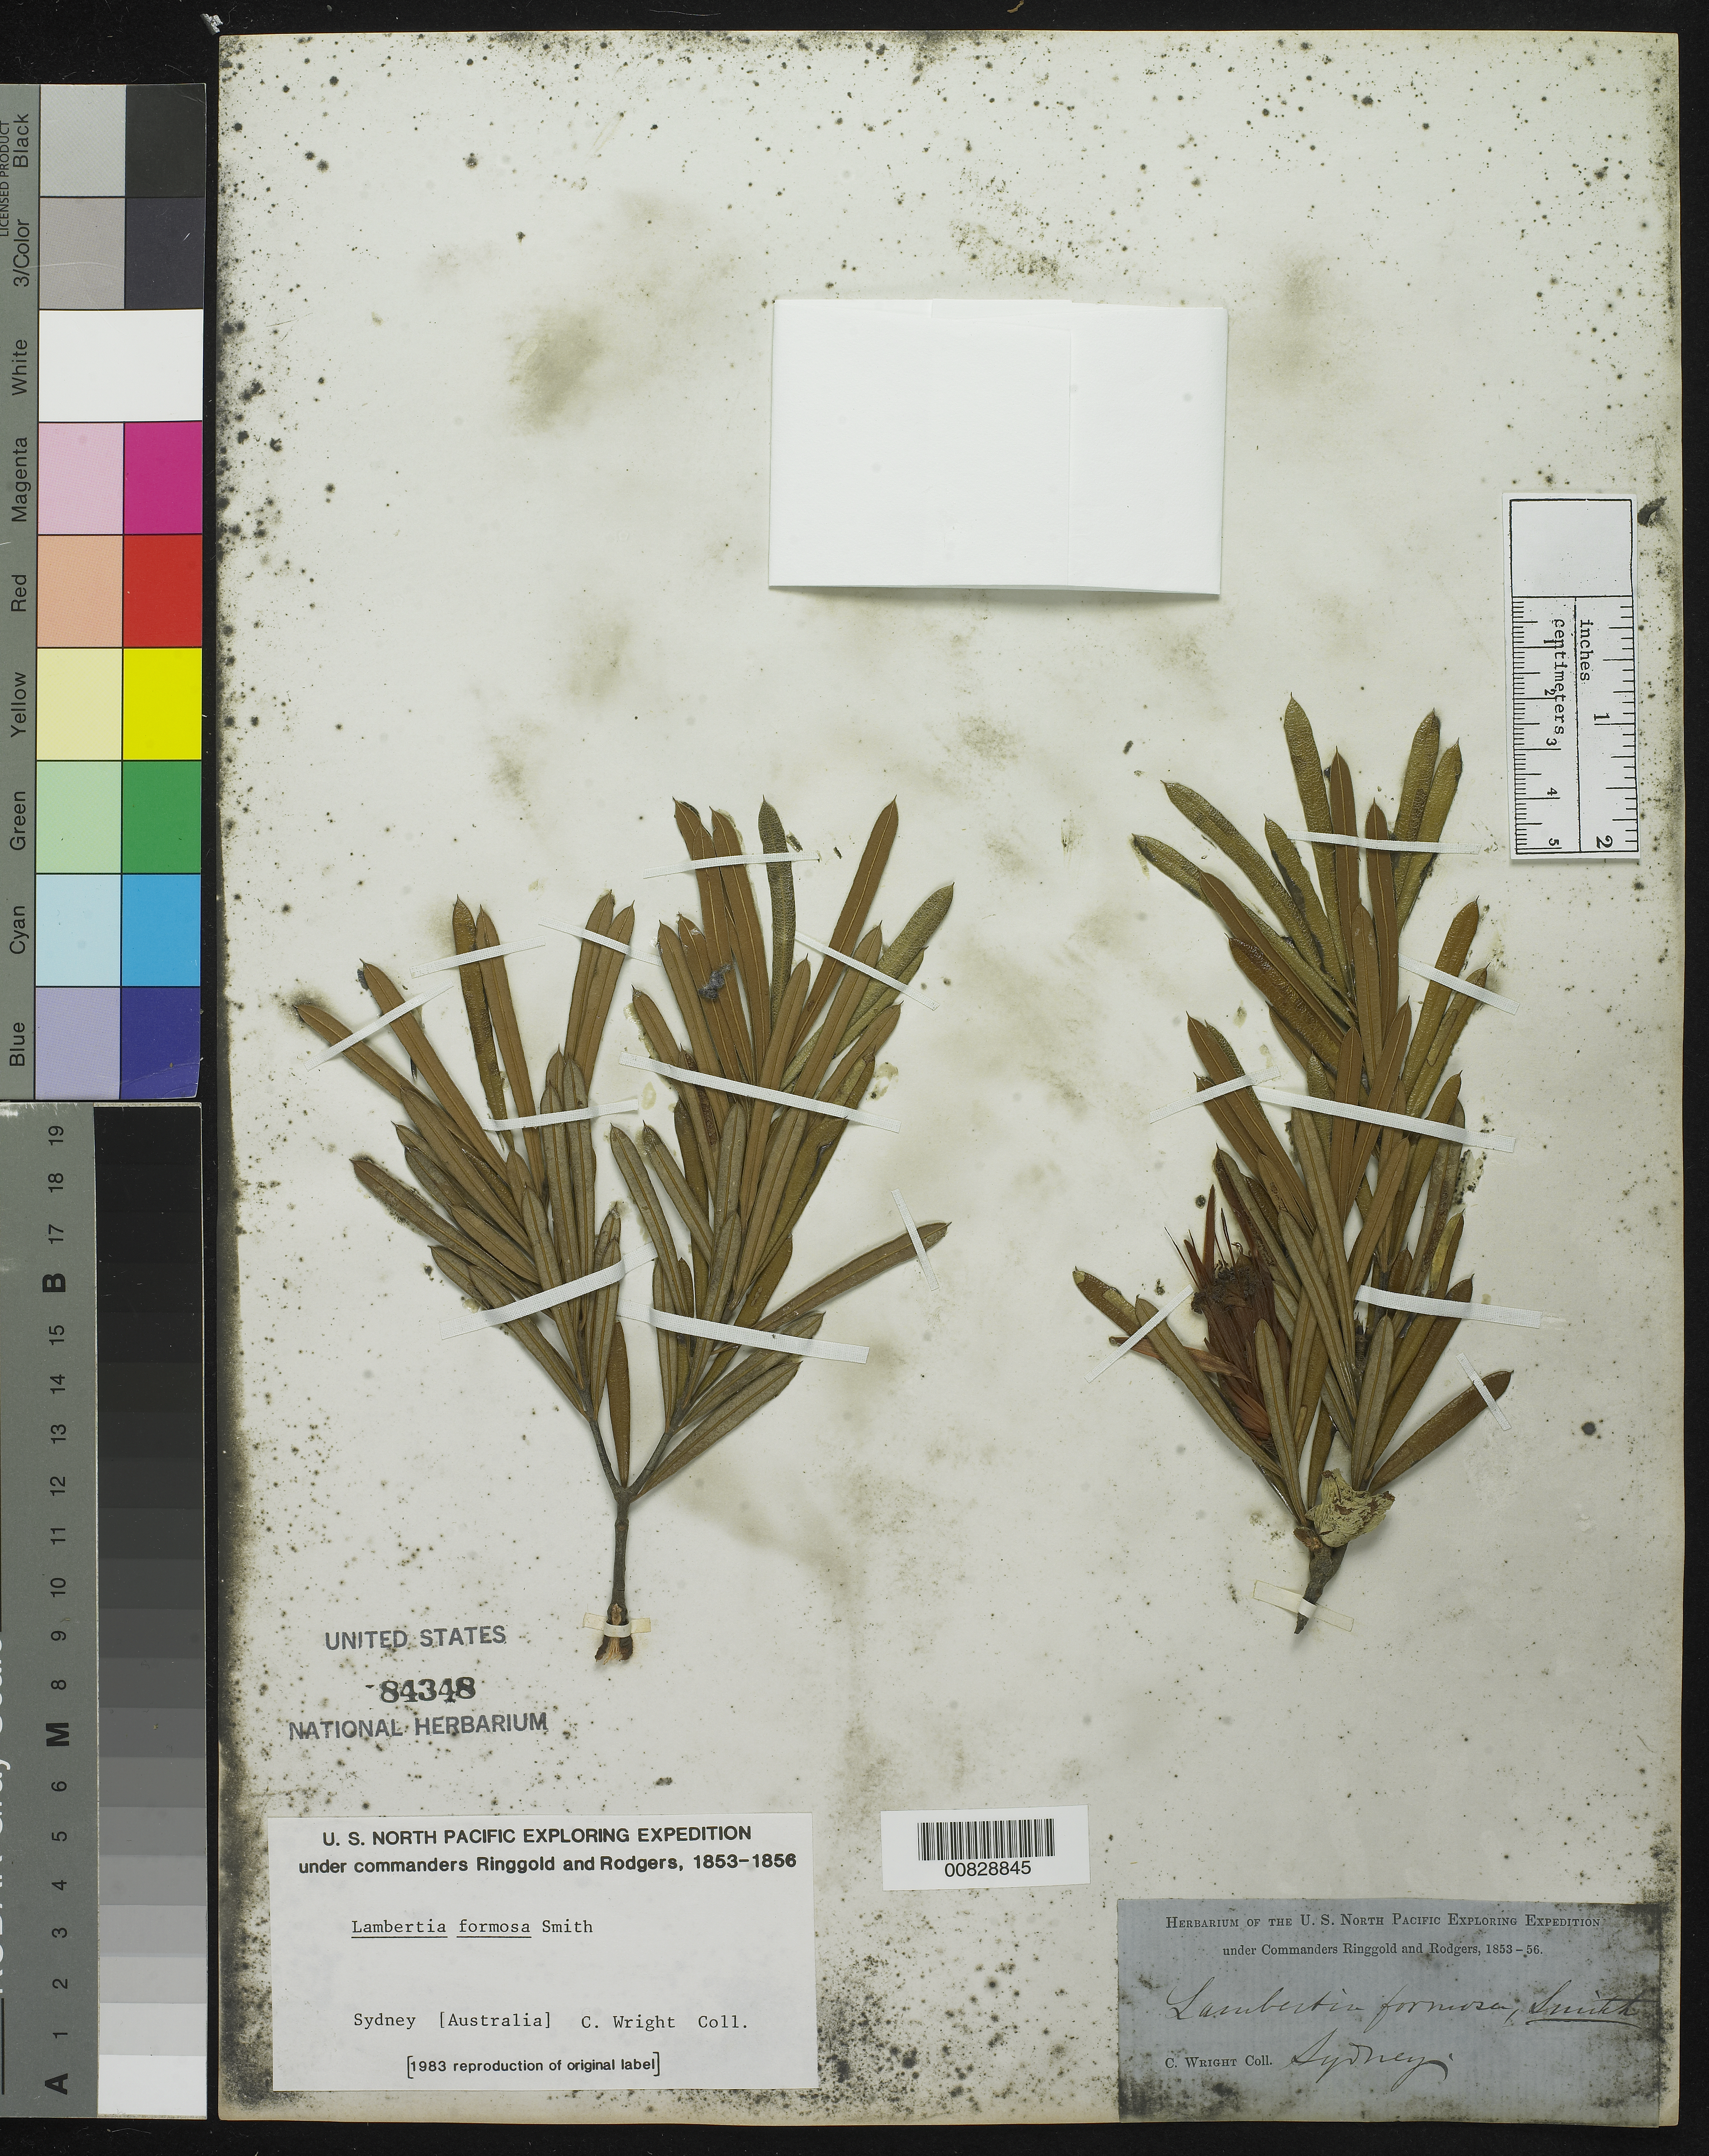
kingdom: Plantae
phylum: Tracheophyta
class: Magnoliopsida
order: Proteales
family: Proteaceae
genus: Lambertia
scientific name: Lambertia formosa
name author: L.S. Sm.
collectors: C. Wright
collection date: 1853/1856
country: Australia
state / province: New South Wales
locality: Sydney.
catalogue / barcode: US 84348